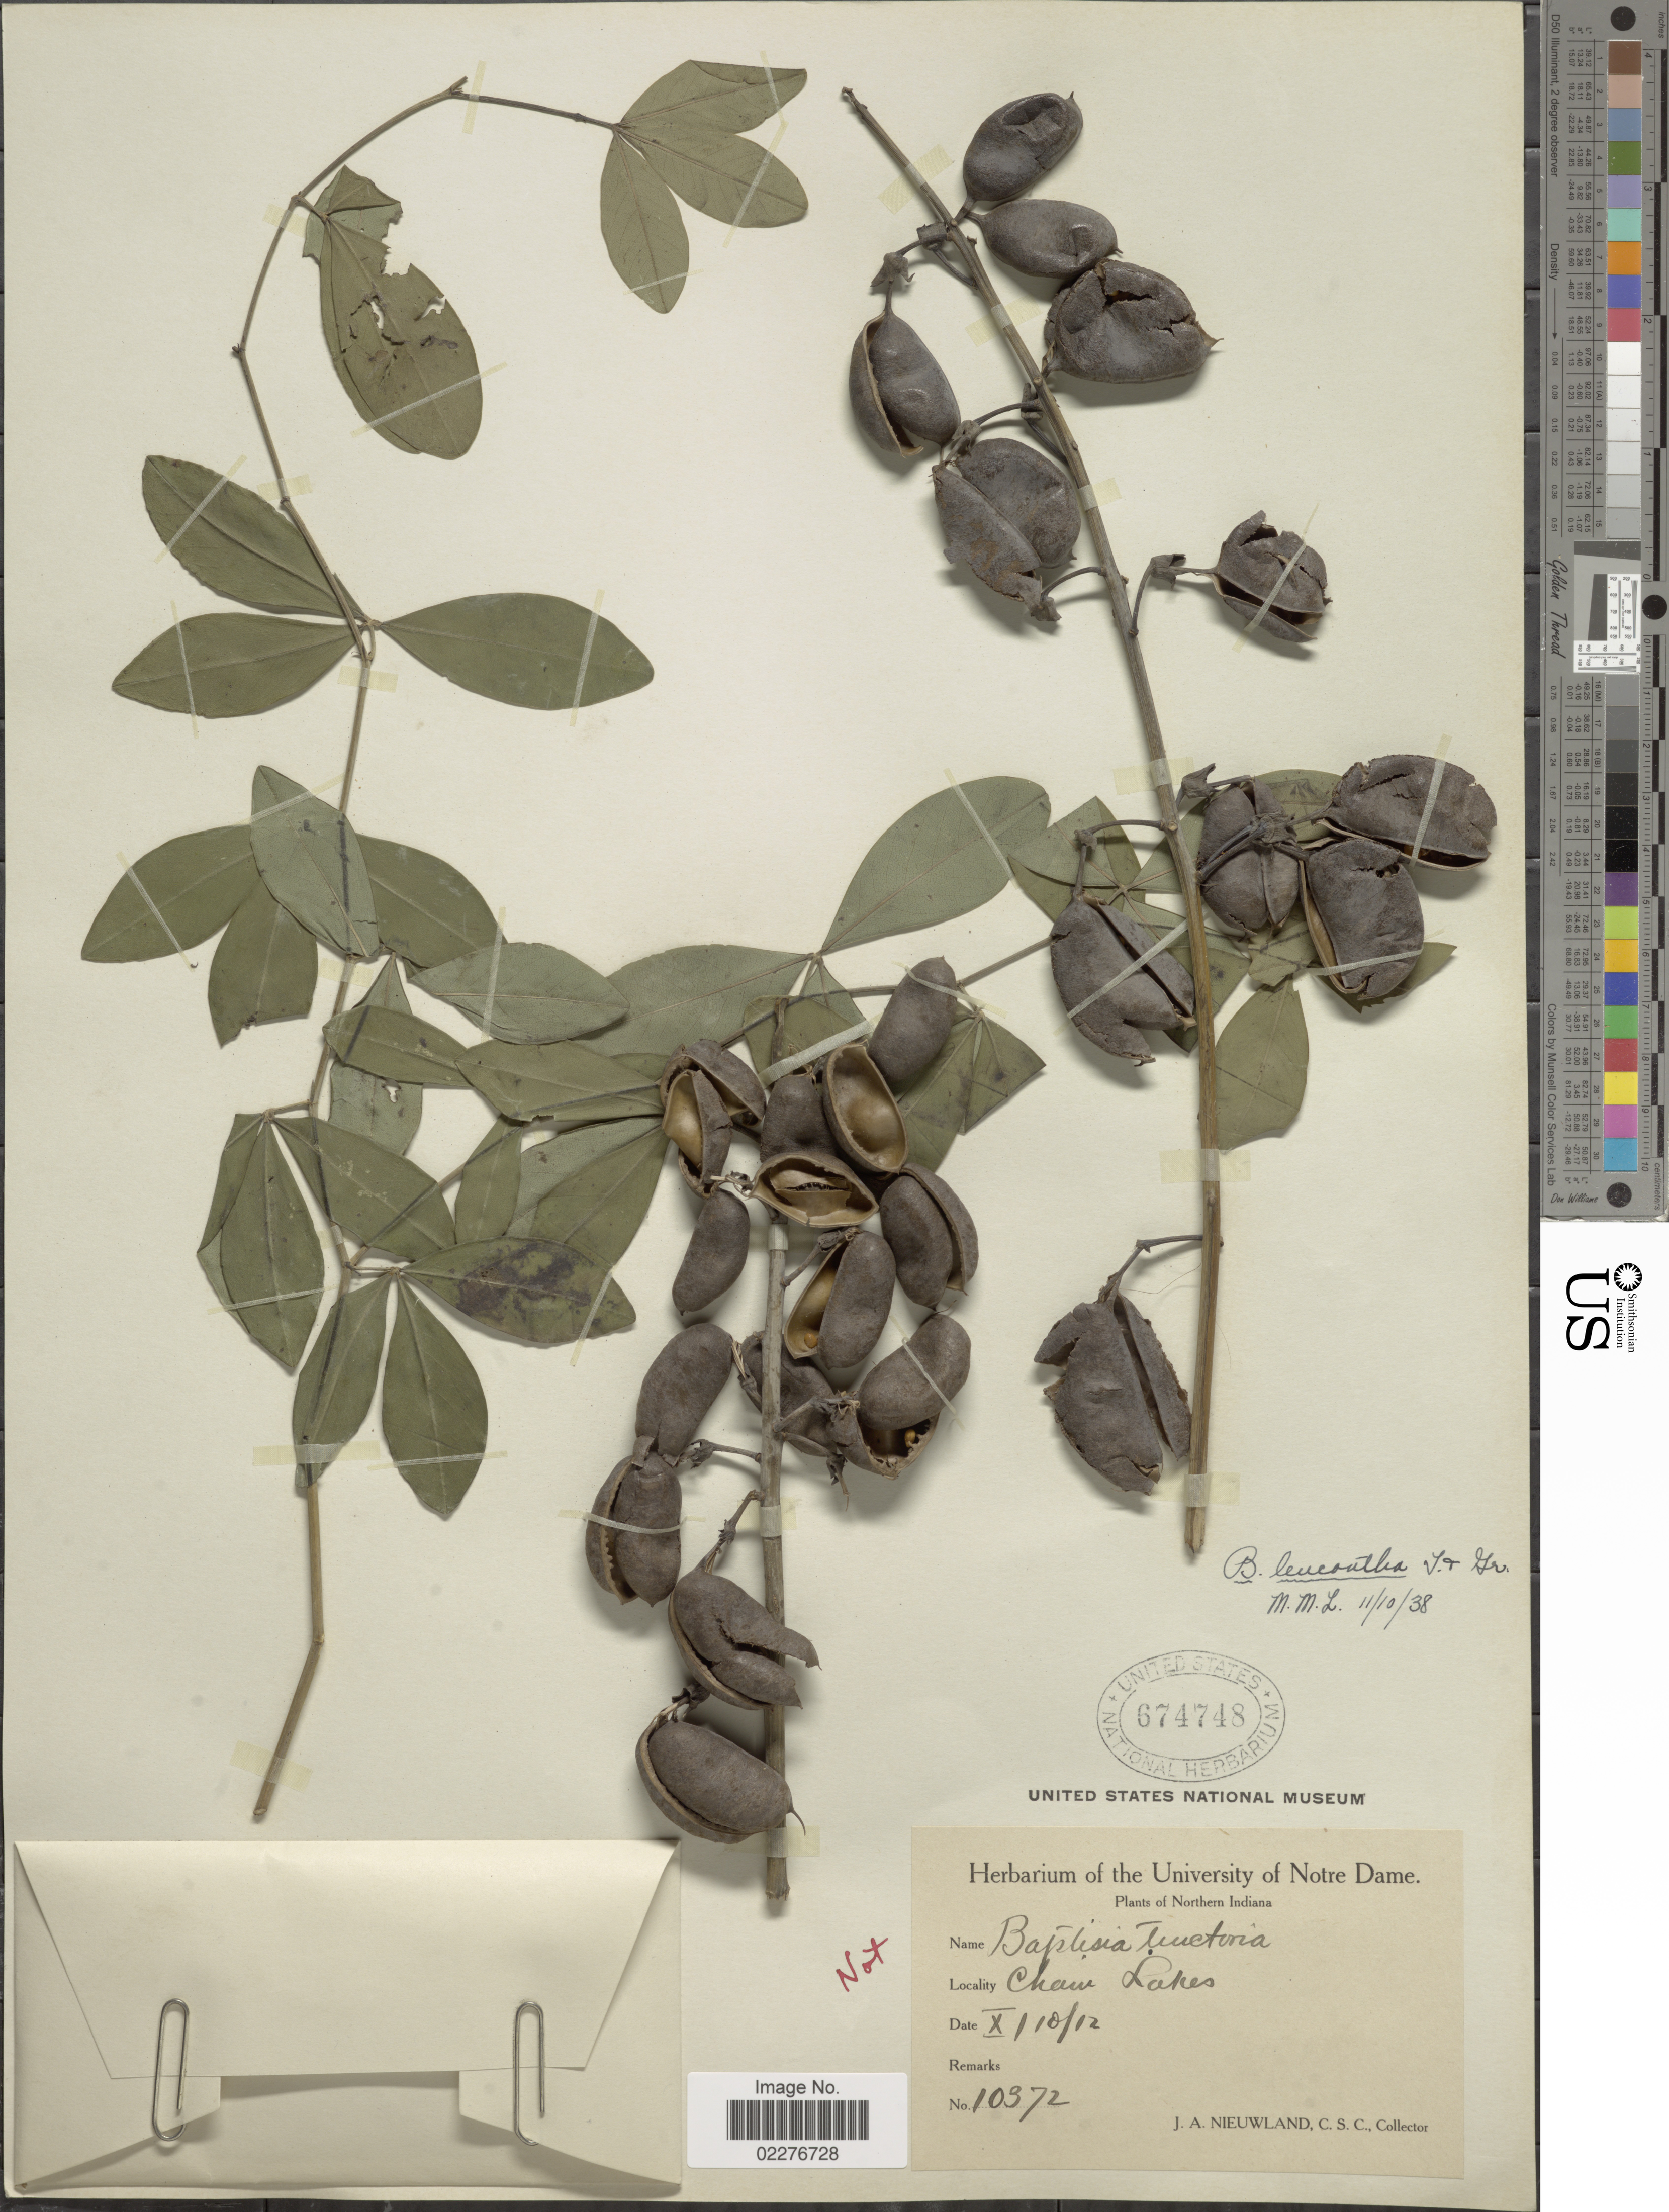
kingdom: Plantae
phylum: Tracheophyta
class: Magnoliopsida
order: Fabales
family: Fabaceae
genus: Baptisia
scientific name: Baptisia leucantha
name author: Torr. & A. Gray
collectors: J. A. Nieuwland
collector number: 10372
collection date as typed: Transcribed d/m/y: 10/10/12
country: United States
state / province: Indiana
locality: Northern Indiana, Chain Lakes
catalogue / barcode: US 674748